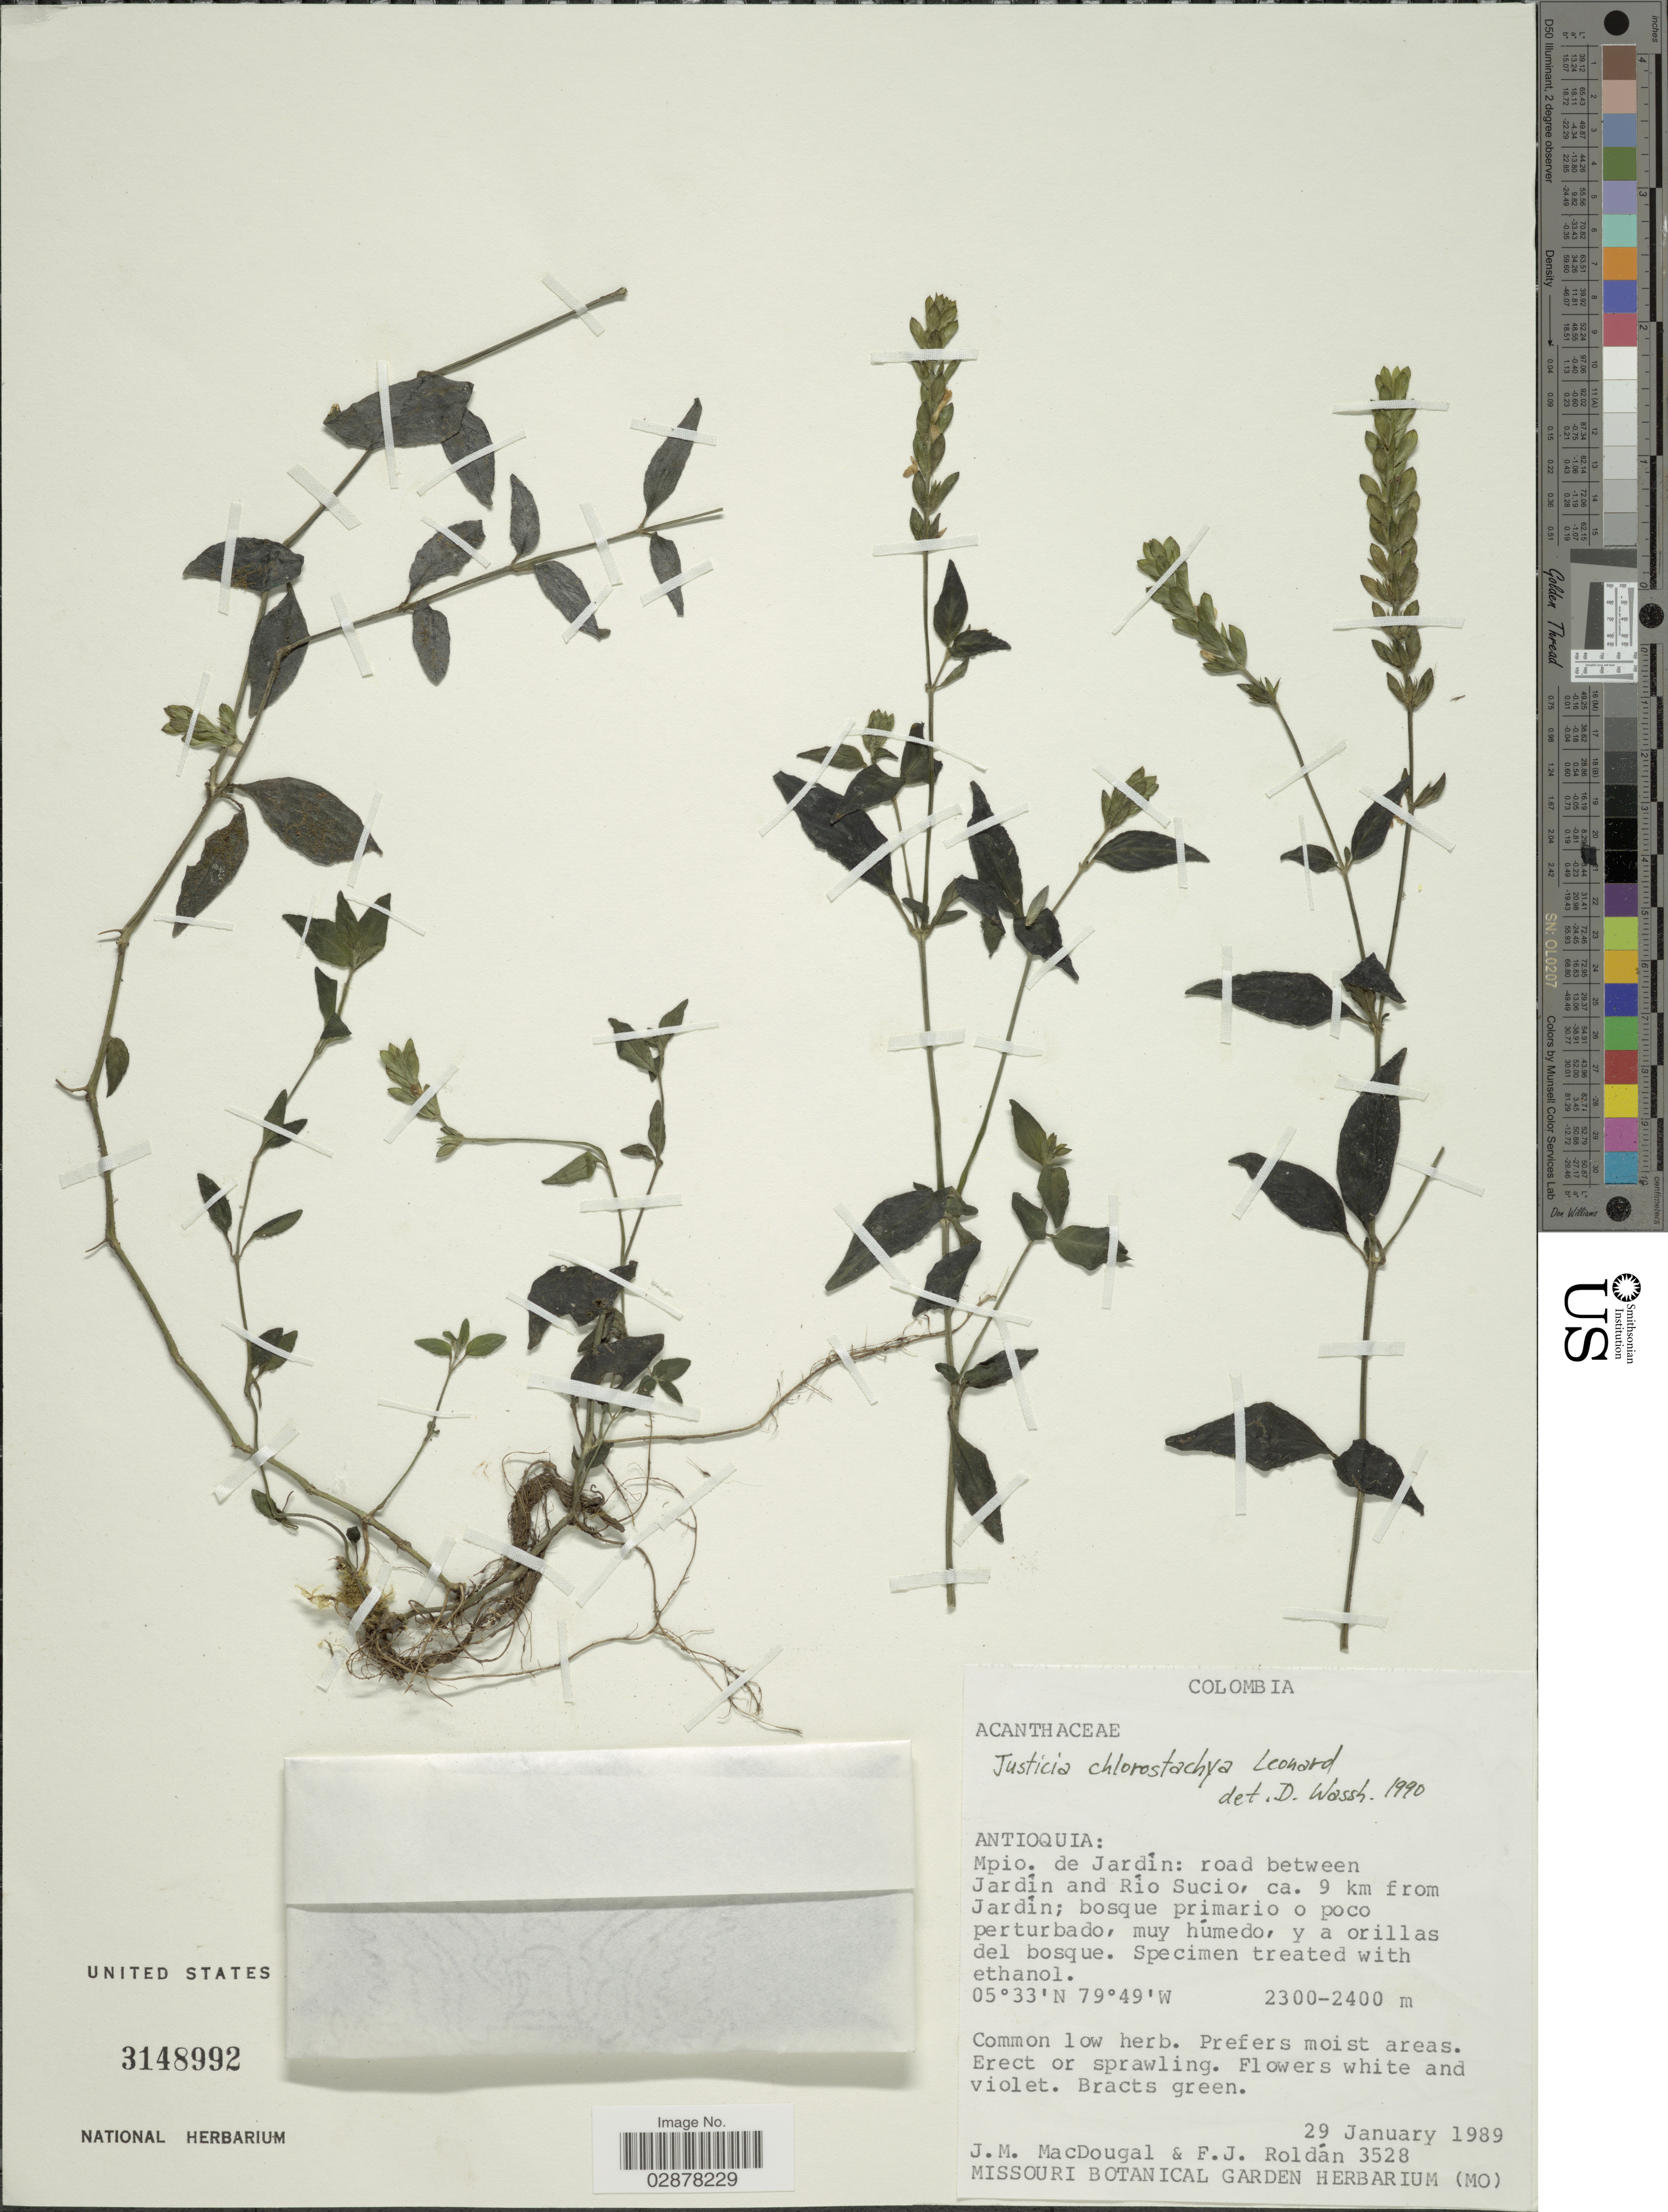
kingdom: Plantae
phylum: Tracheophyta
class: Magnoliopsida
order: Lamiales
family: Acanthaceae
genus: Justicia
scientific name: Justicia chlorostachya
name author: Leonard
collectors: J. M. MacDougal & F. J. Roldán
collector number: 3528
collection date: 1989-01-29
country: Colombia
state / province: Antioquia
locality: Mpio. de Jardín, road between Jardín and Río Sucio, ca. 9 km from Jardín.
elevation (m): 2300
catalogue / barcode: US 3148992